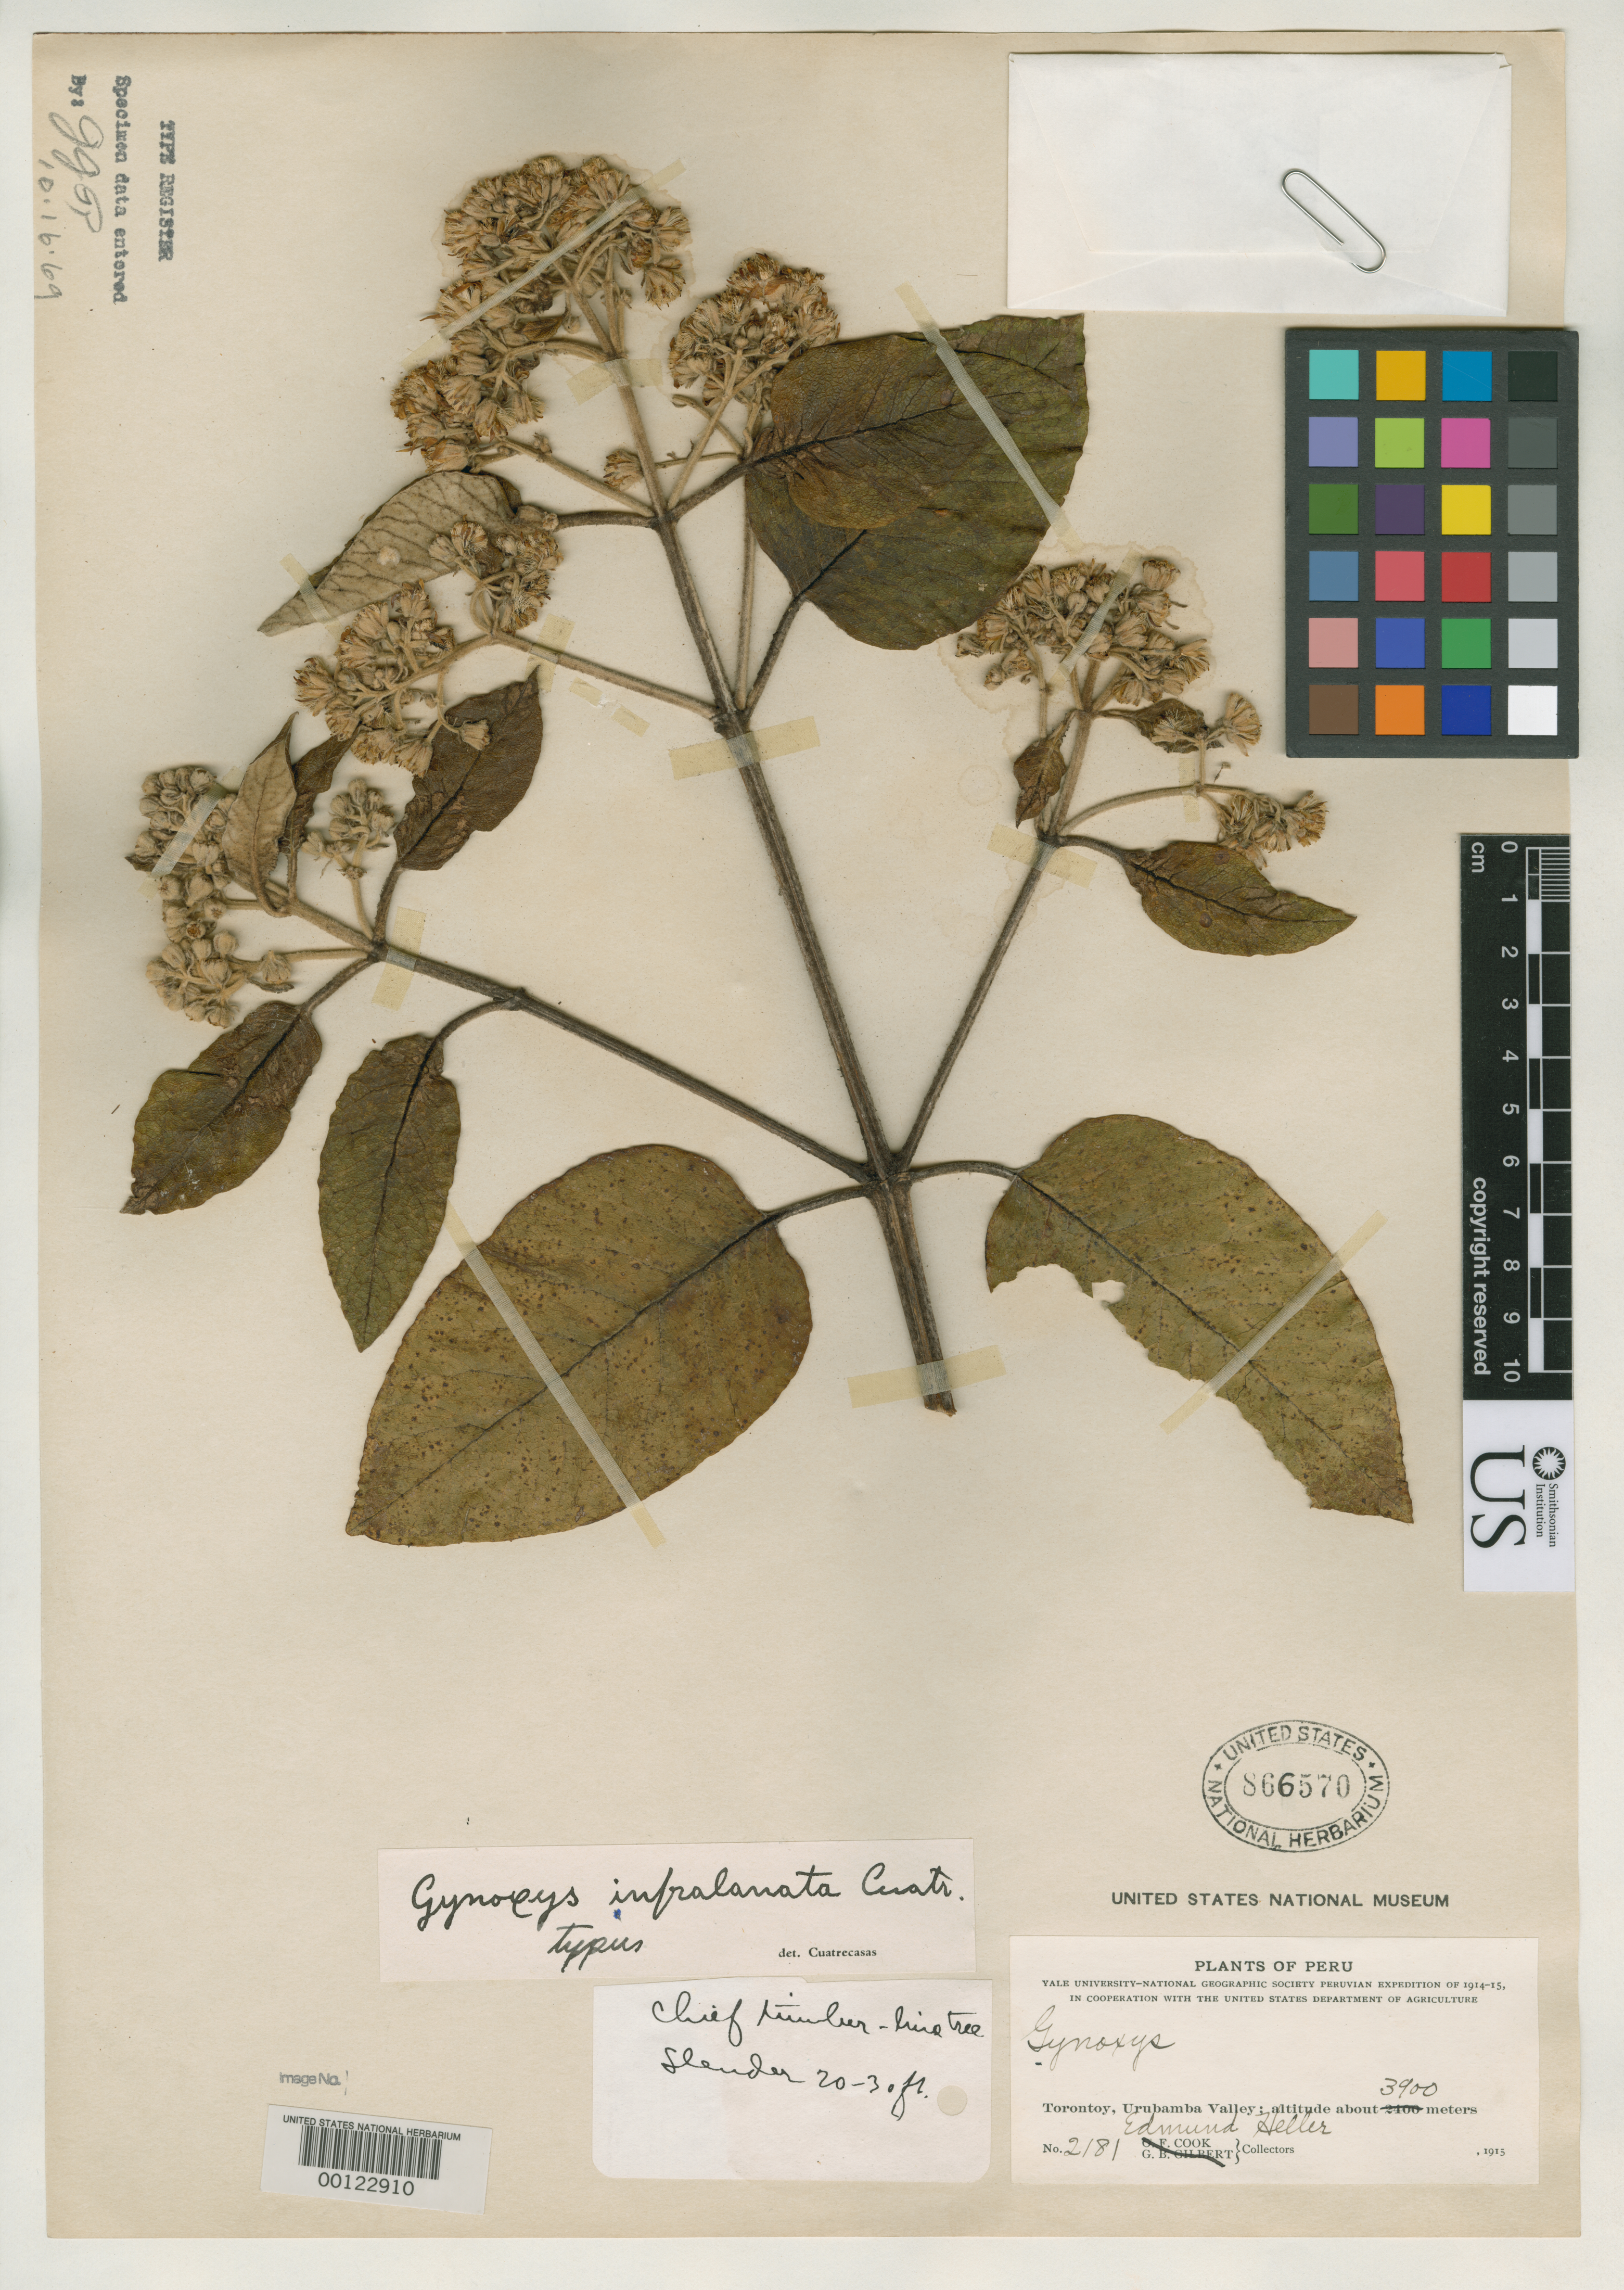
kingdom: Plantae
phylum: Tracheophyta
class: Magnoliopsida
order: Asterales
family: Asteraceae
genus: Gynoxys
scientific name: Gynoxys infralanata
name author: Cuatrec.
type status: Holotype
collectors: E. G. Heller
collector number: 2181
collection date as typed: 1915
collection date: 1915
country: Peru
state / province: Cusco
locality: Torontoy, Urubamba Valley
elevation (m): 3900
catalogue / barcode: US 866570